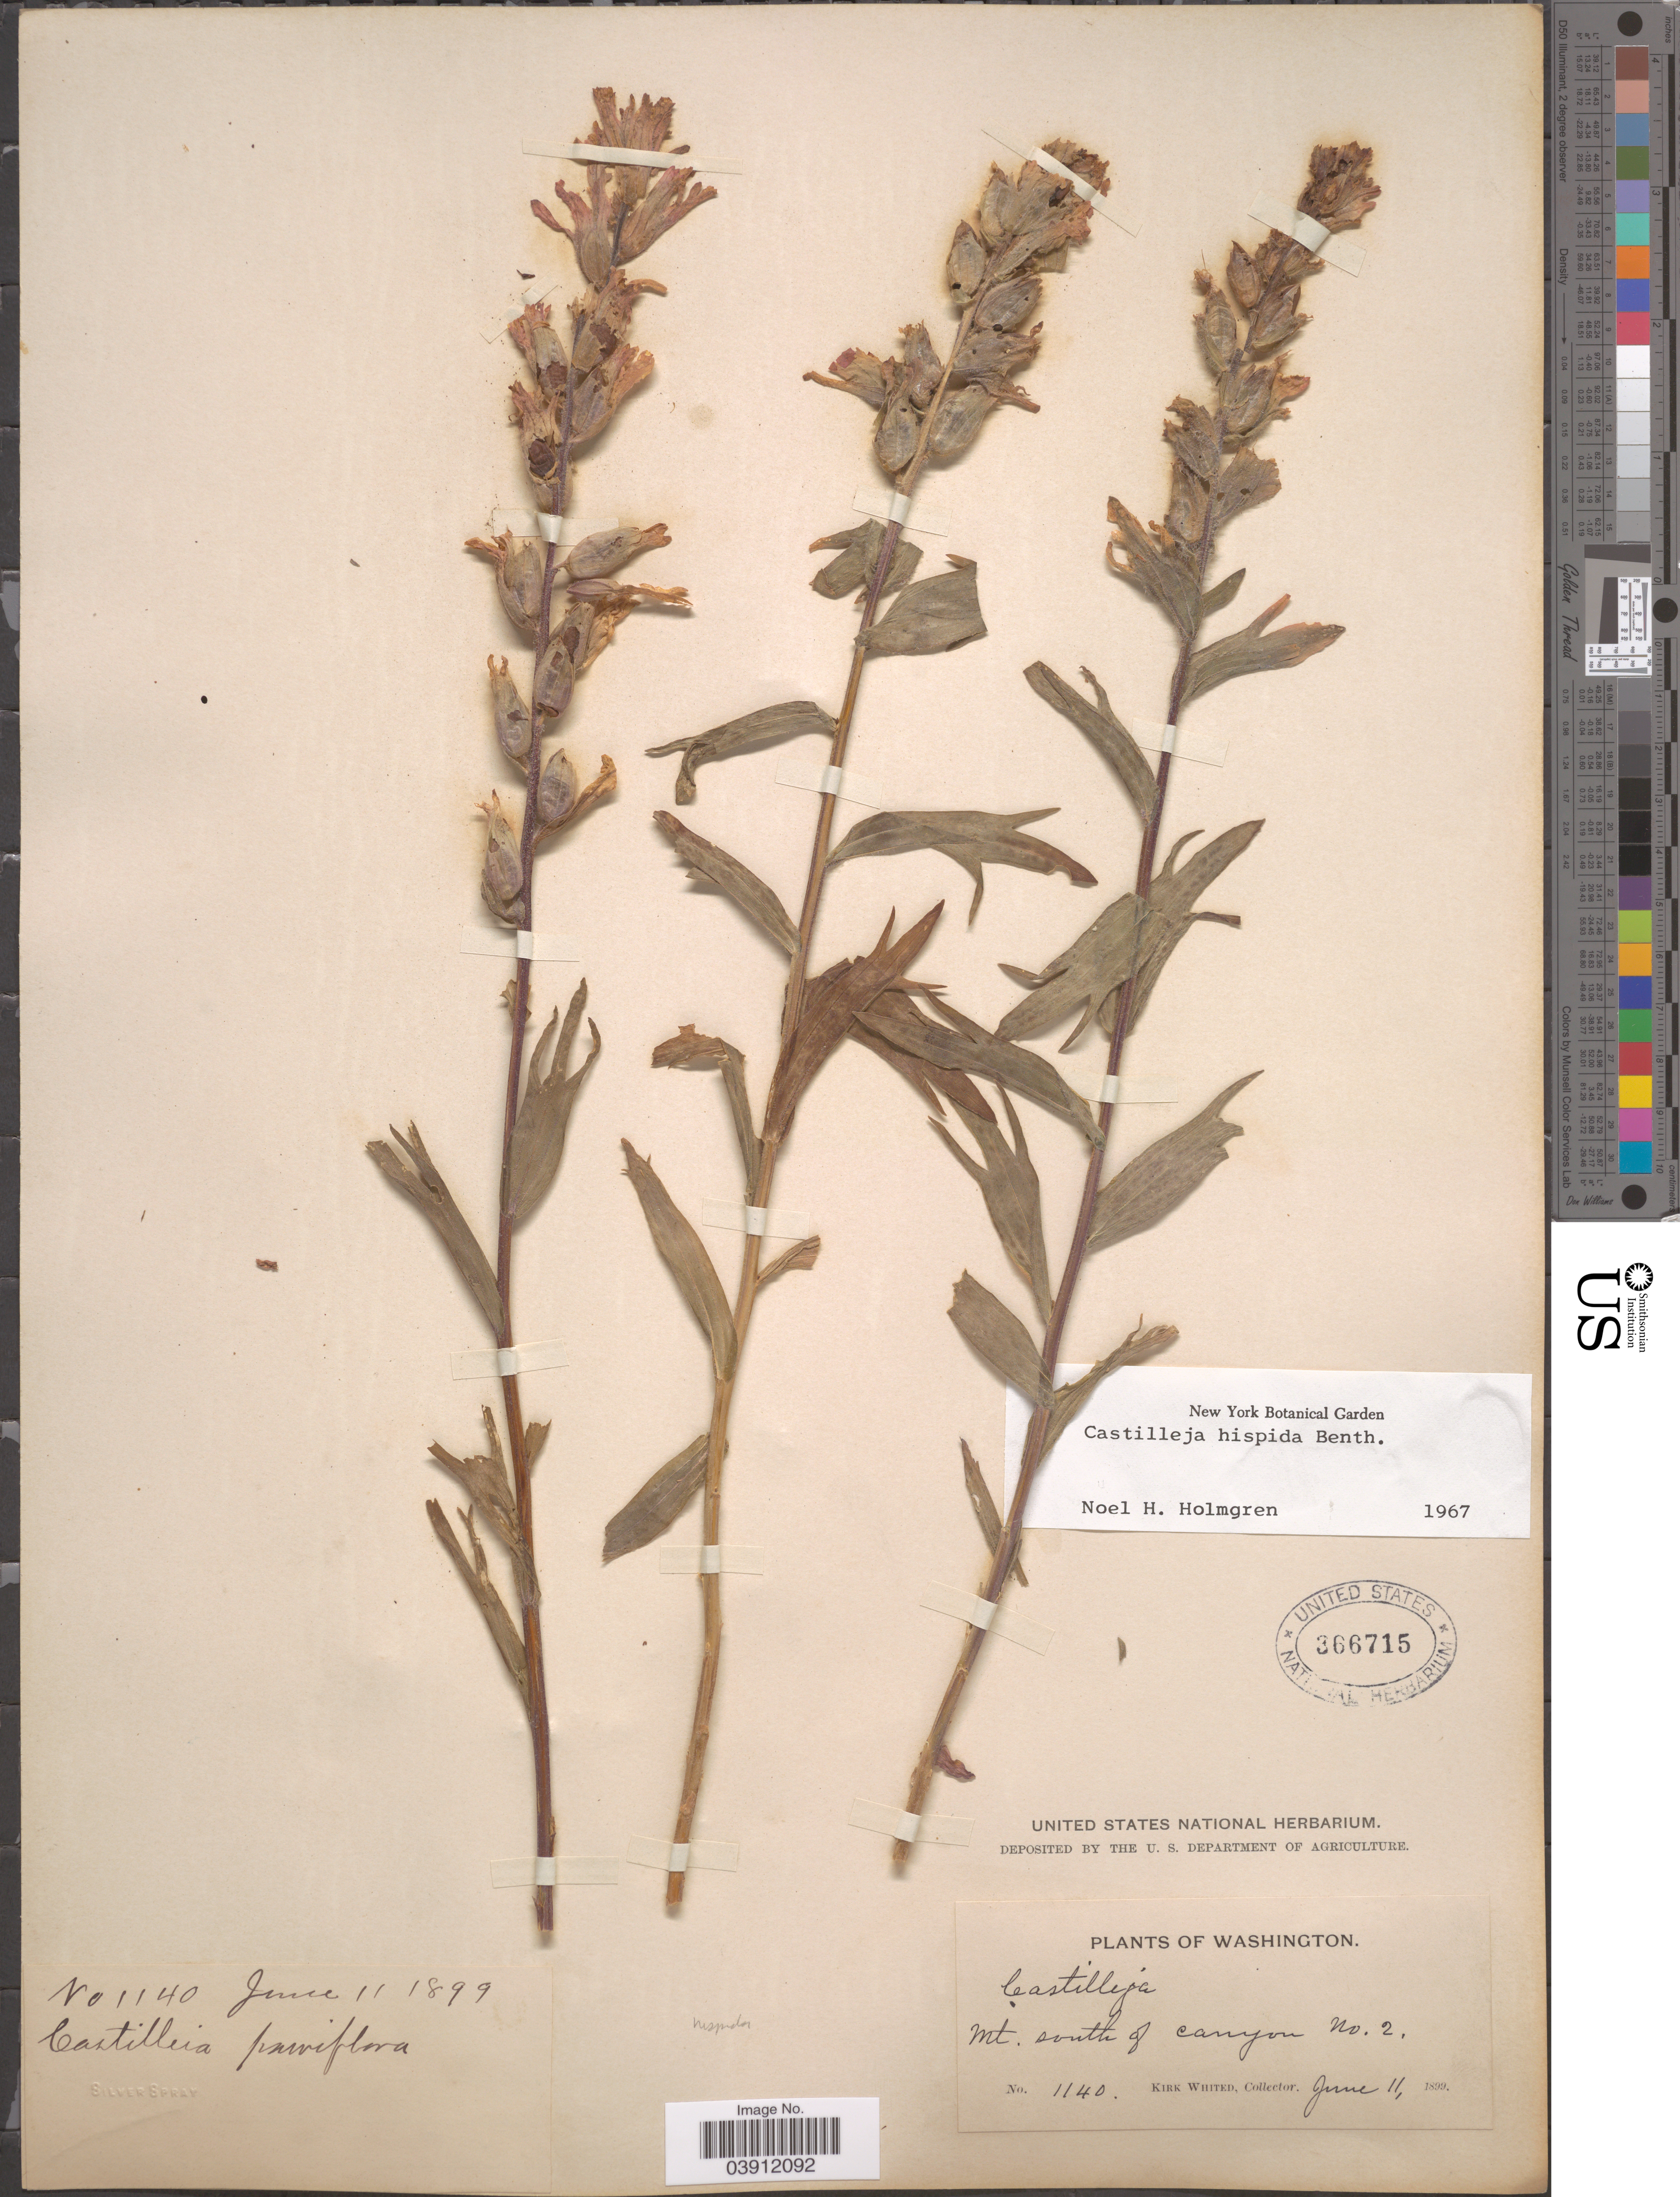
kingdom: Plantae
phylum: Tracheophyta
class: Magnoliopsida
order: Lamiales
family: Orobanchaceae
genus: Castilleja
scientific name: Castilleja hispida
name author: Benth. ex Hook.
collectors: K. Whited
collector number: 1140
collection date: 1899-06-11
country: United States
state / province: Washington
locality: Mt. south of canyon no. 2.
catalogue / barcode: US 366715